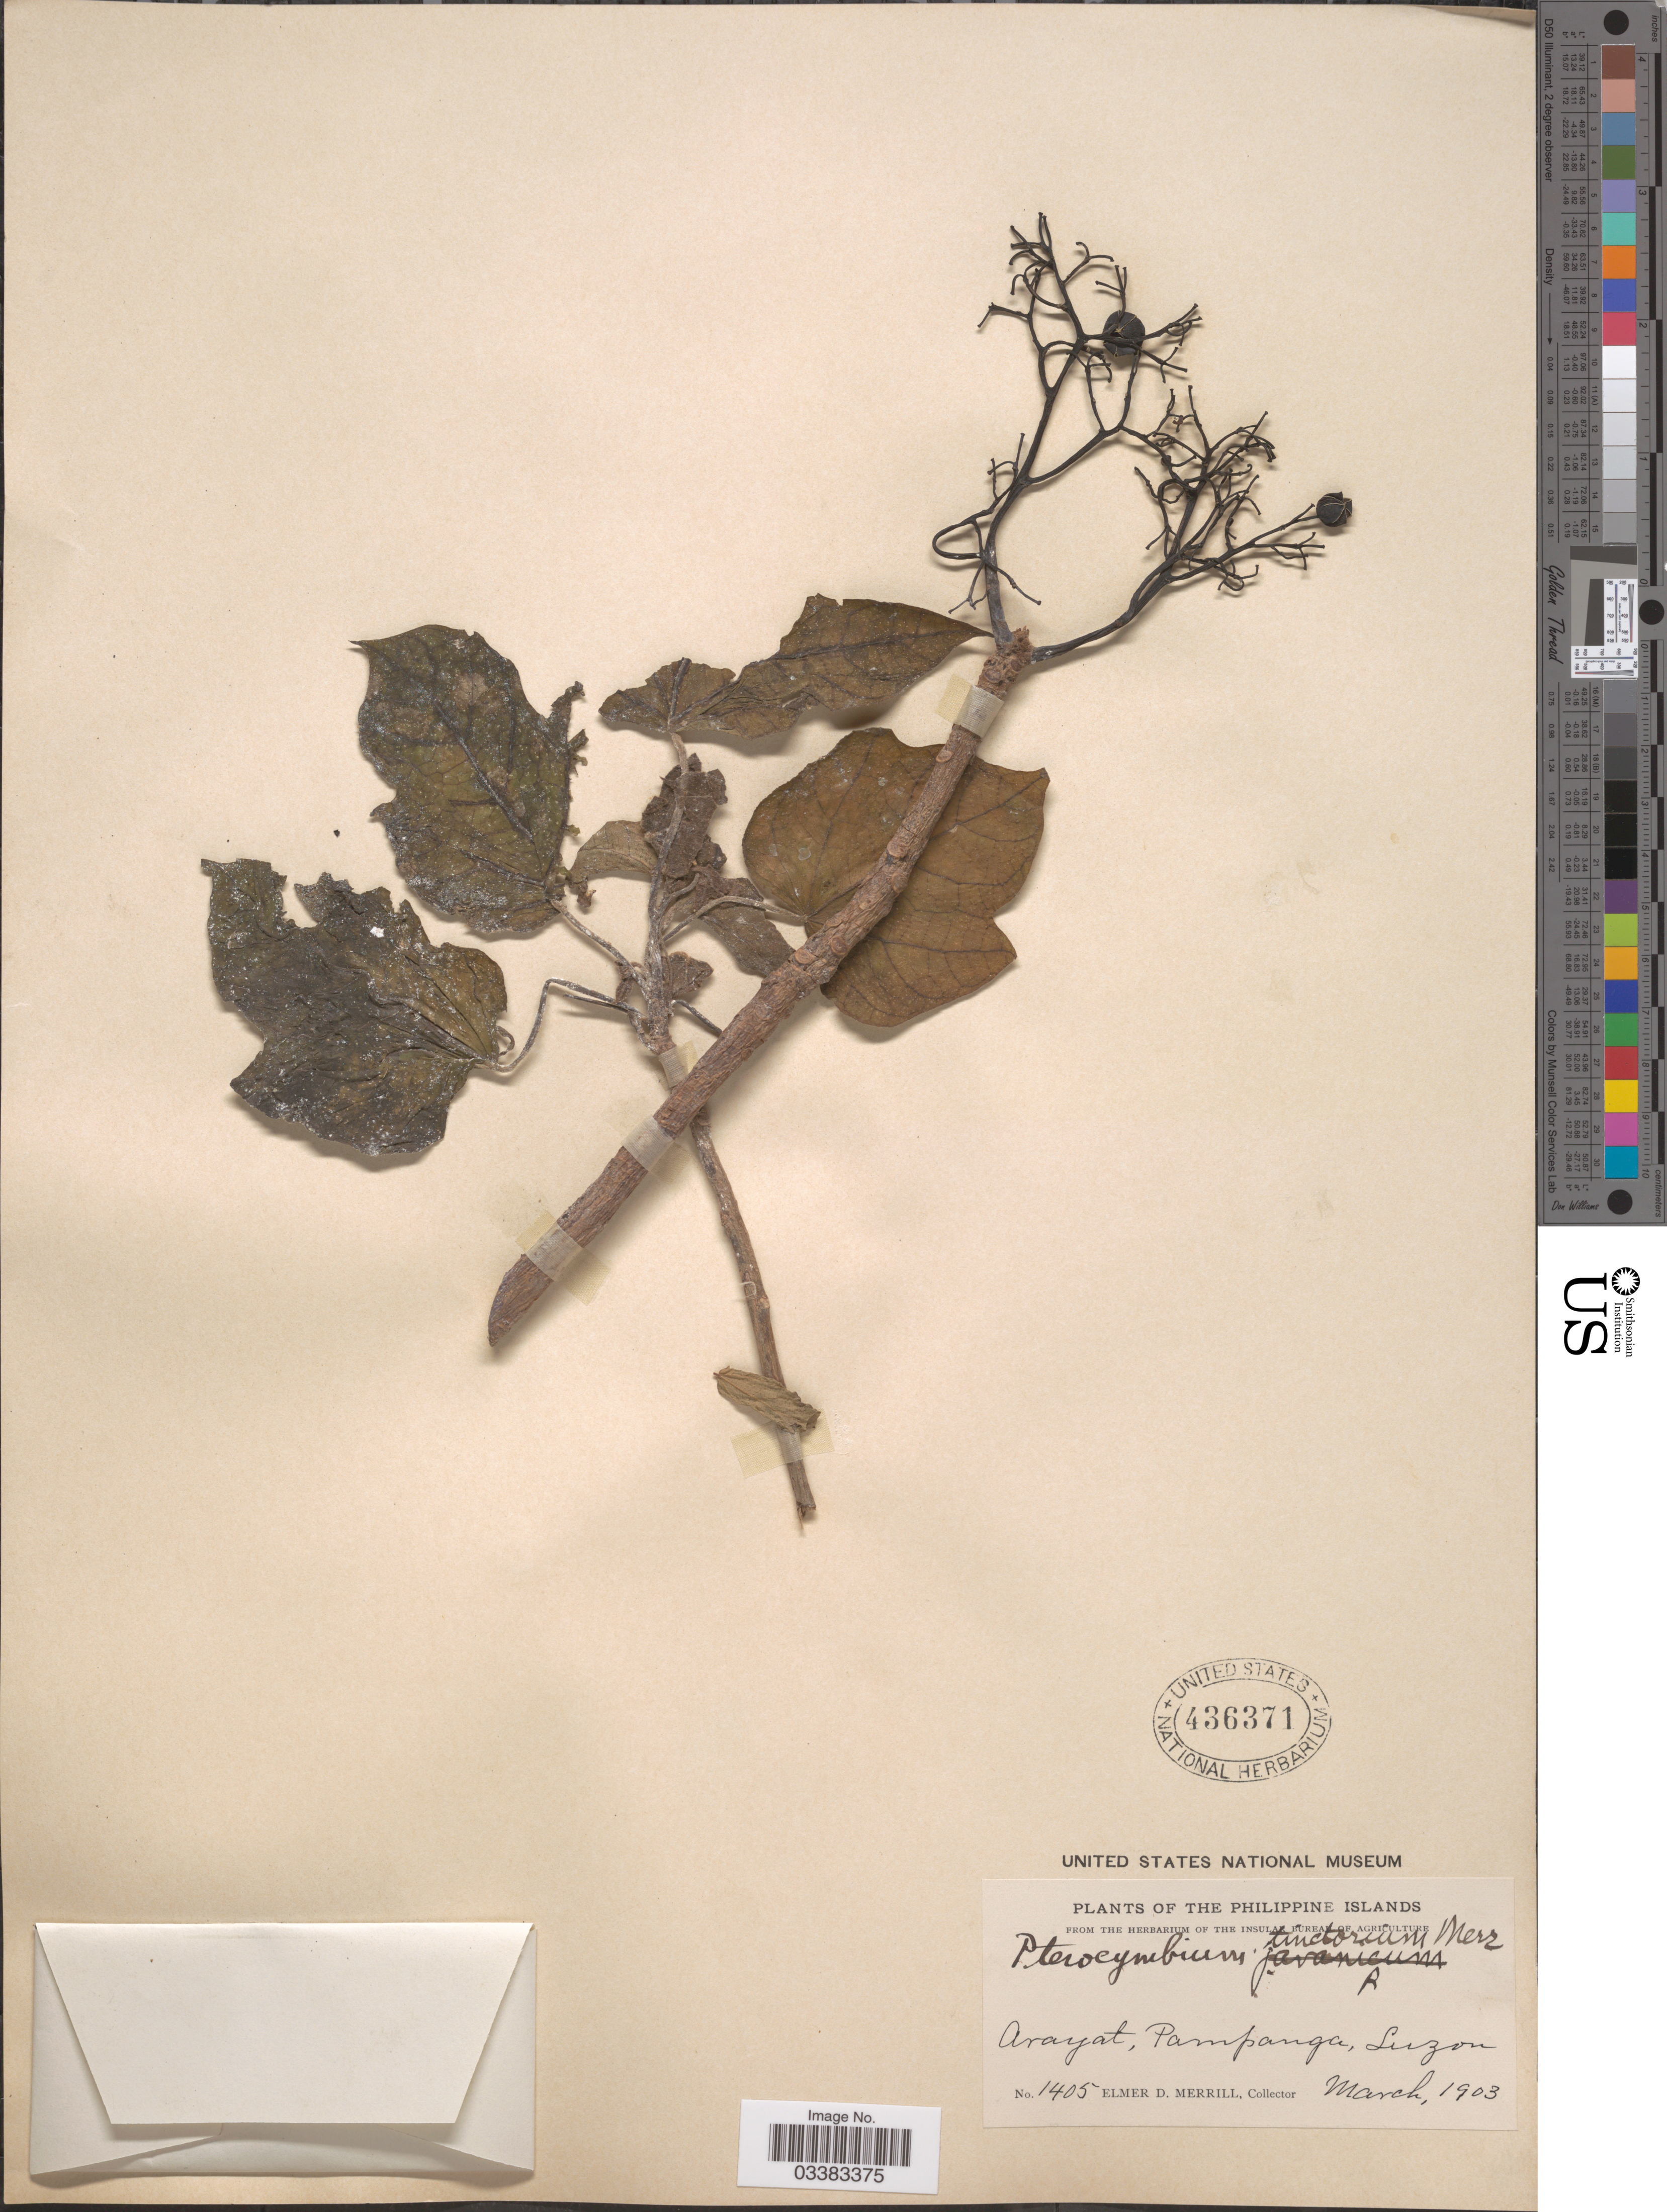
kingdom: Plantae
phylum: Tracheophyta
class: Magnoliopsida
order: Malvales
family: Malvaceae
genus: Pterocymbium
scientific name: Pterocymbium tinctorium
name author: Merr.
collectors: E. D. Merrill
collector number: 1405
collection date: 1903-03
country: Philippines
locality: The Philippine Islands. Arayat, Pampanga, Luzon.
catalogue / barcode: US 436371